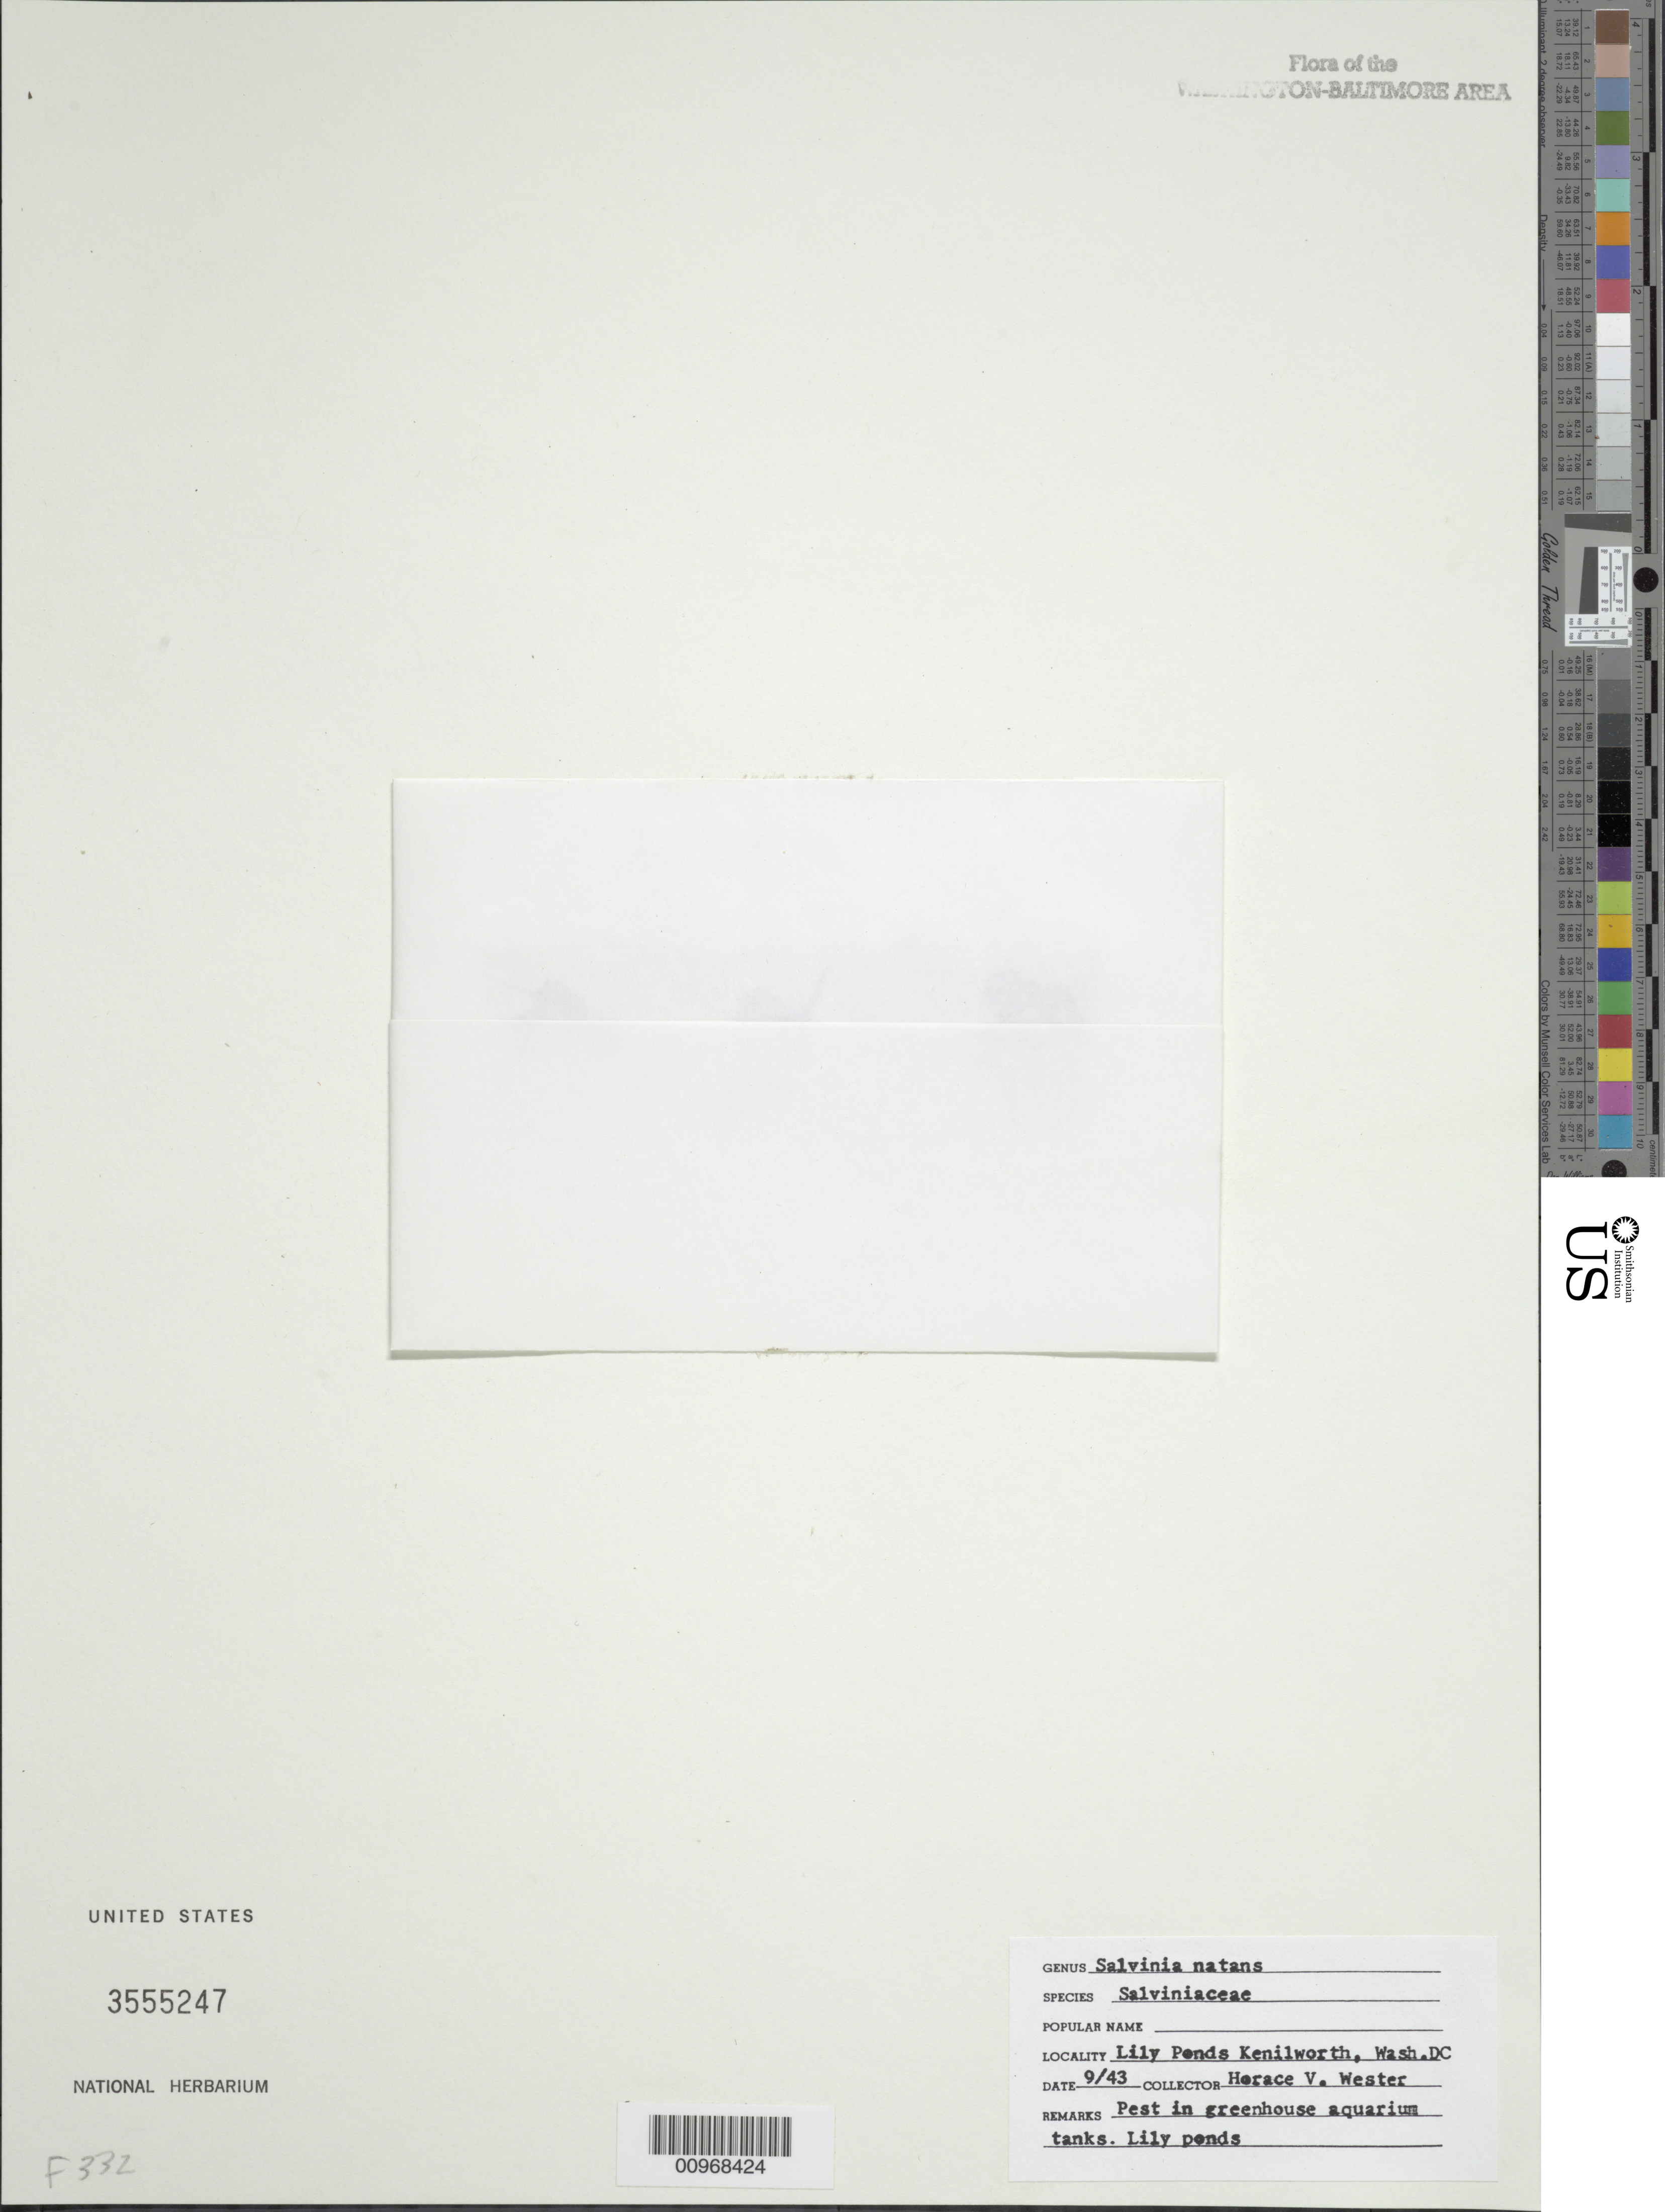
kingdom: Plantae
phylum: Tracheophyta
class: Polypodiopsida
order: Salviniales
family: Salviniaceae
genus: Salvinia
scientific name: Salvinia natans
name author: (L.) All.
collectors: H. Wester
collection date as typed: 9/43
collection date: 1943-09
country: United States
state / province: District of Columbia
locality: Lily Ponds, Kenilworth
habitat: pest in aquarium tanks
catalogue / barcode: US 3555247